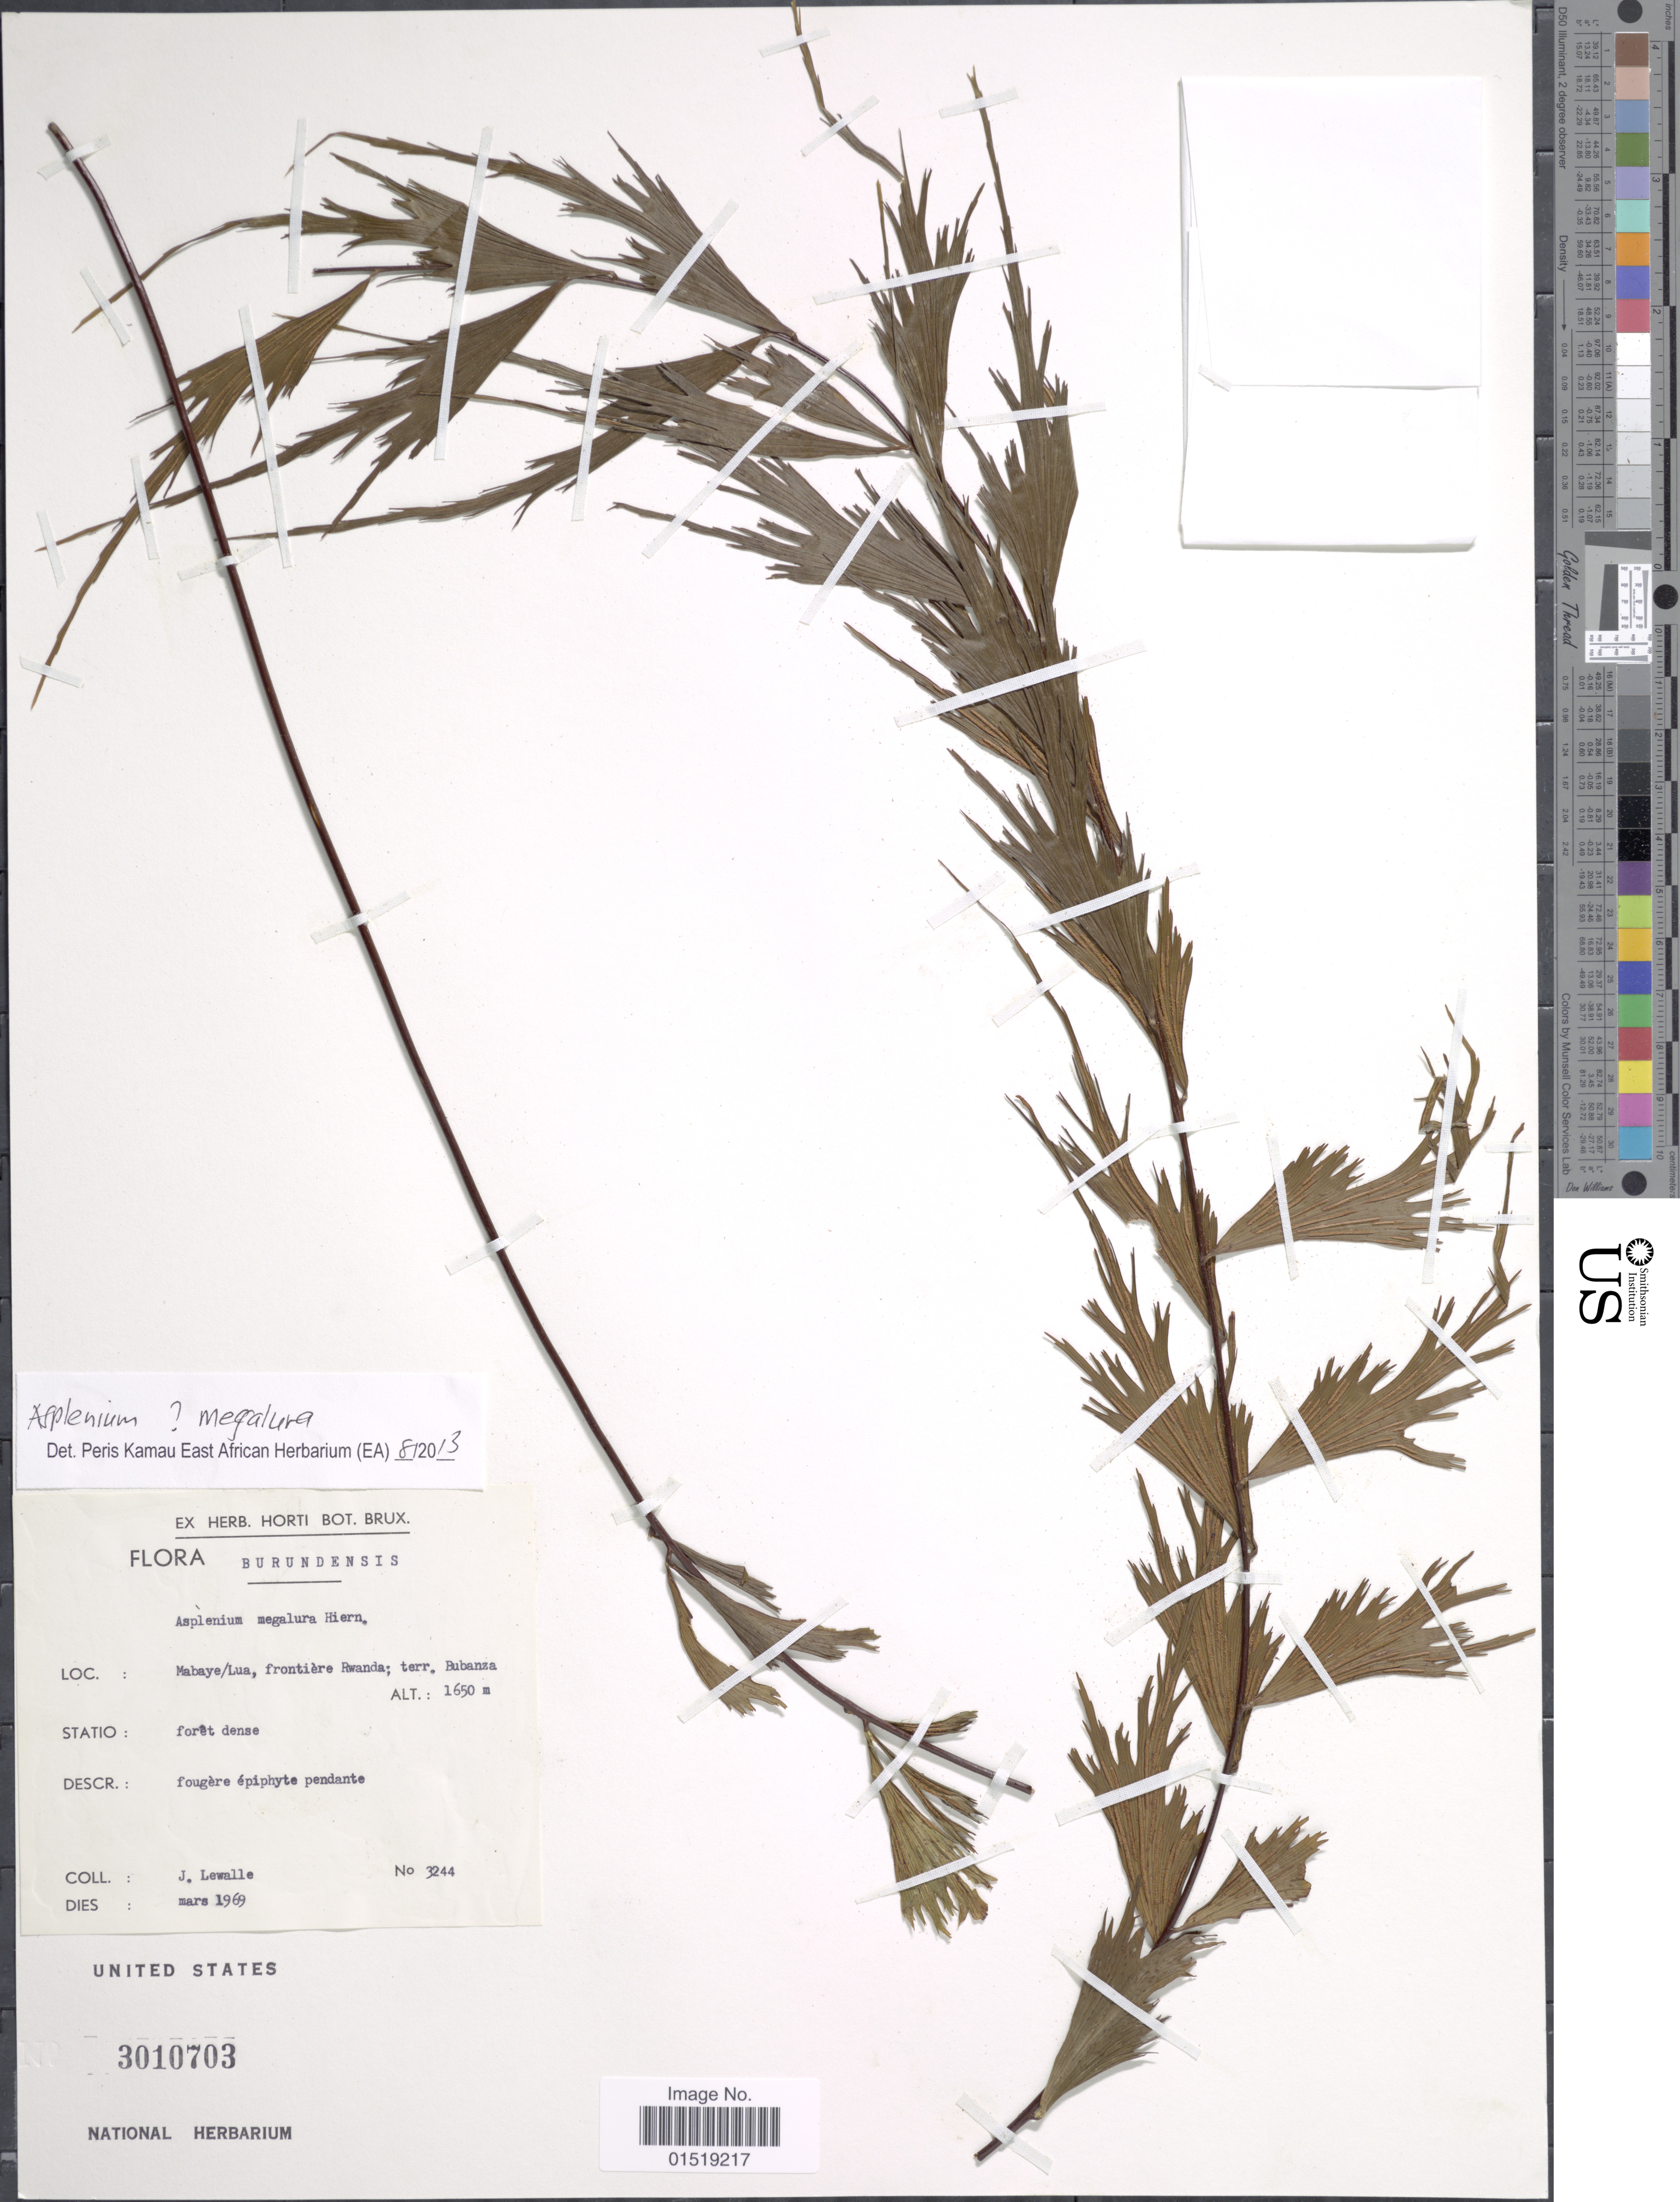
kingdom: Plantae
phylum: Tracheophyta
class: Polypodiopsida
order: Polypodiales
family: Aspleniaceae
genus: Asplenium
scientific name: Asplenium megalura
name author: Baker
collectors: J. Lewalle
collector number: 3244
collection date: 1969-03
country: Burundi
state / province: Bubanza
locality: Mabaye/Lua, frontière Rwanda; terr. Bubanza.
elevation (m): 1650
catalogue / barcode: US 3010703